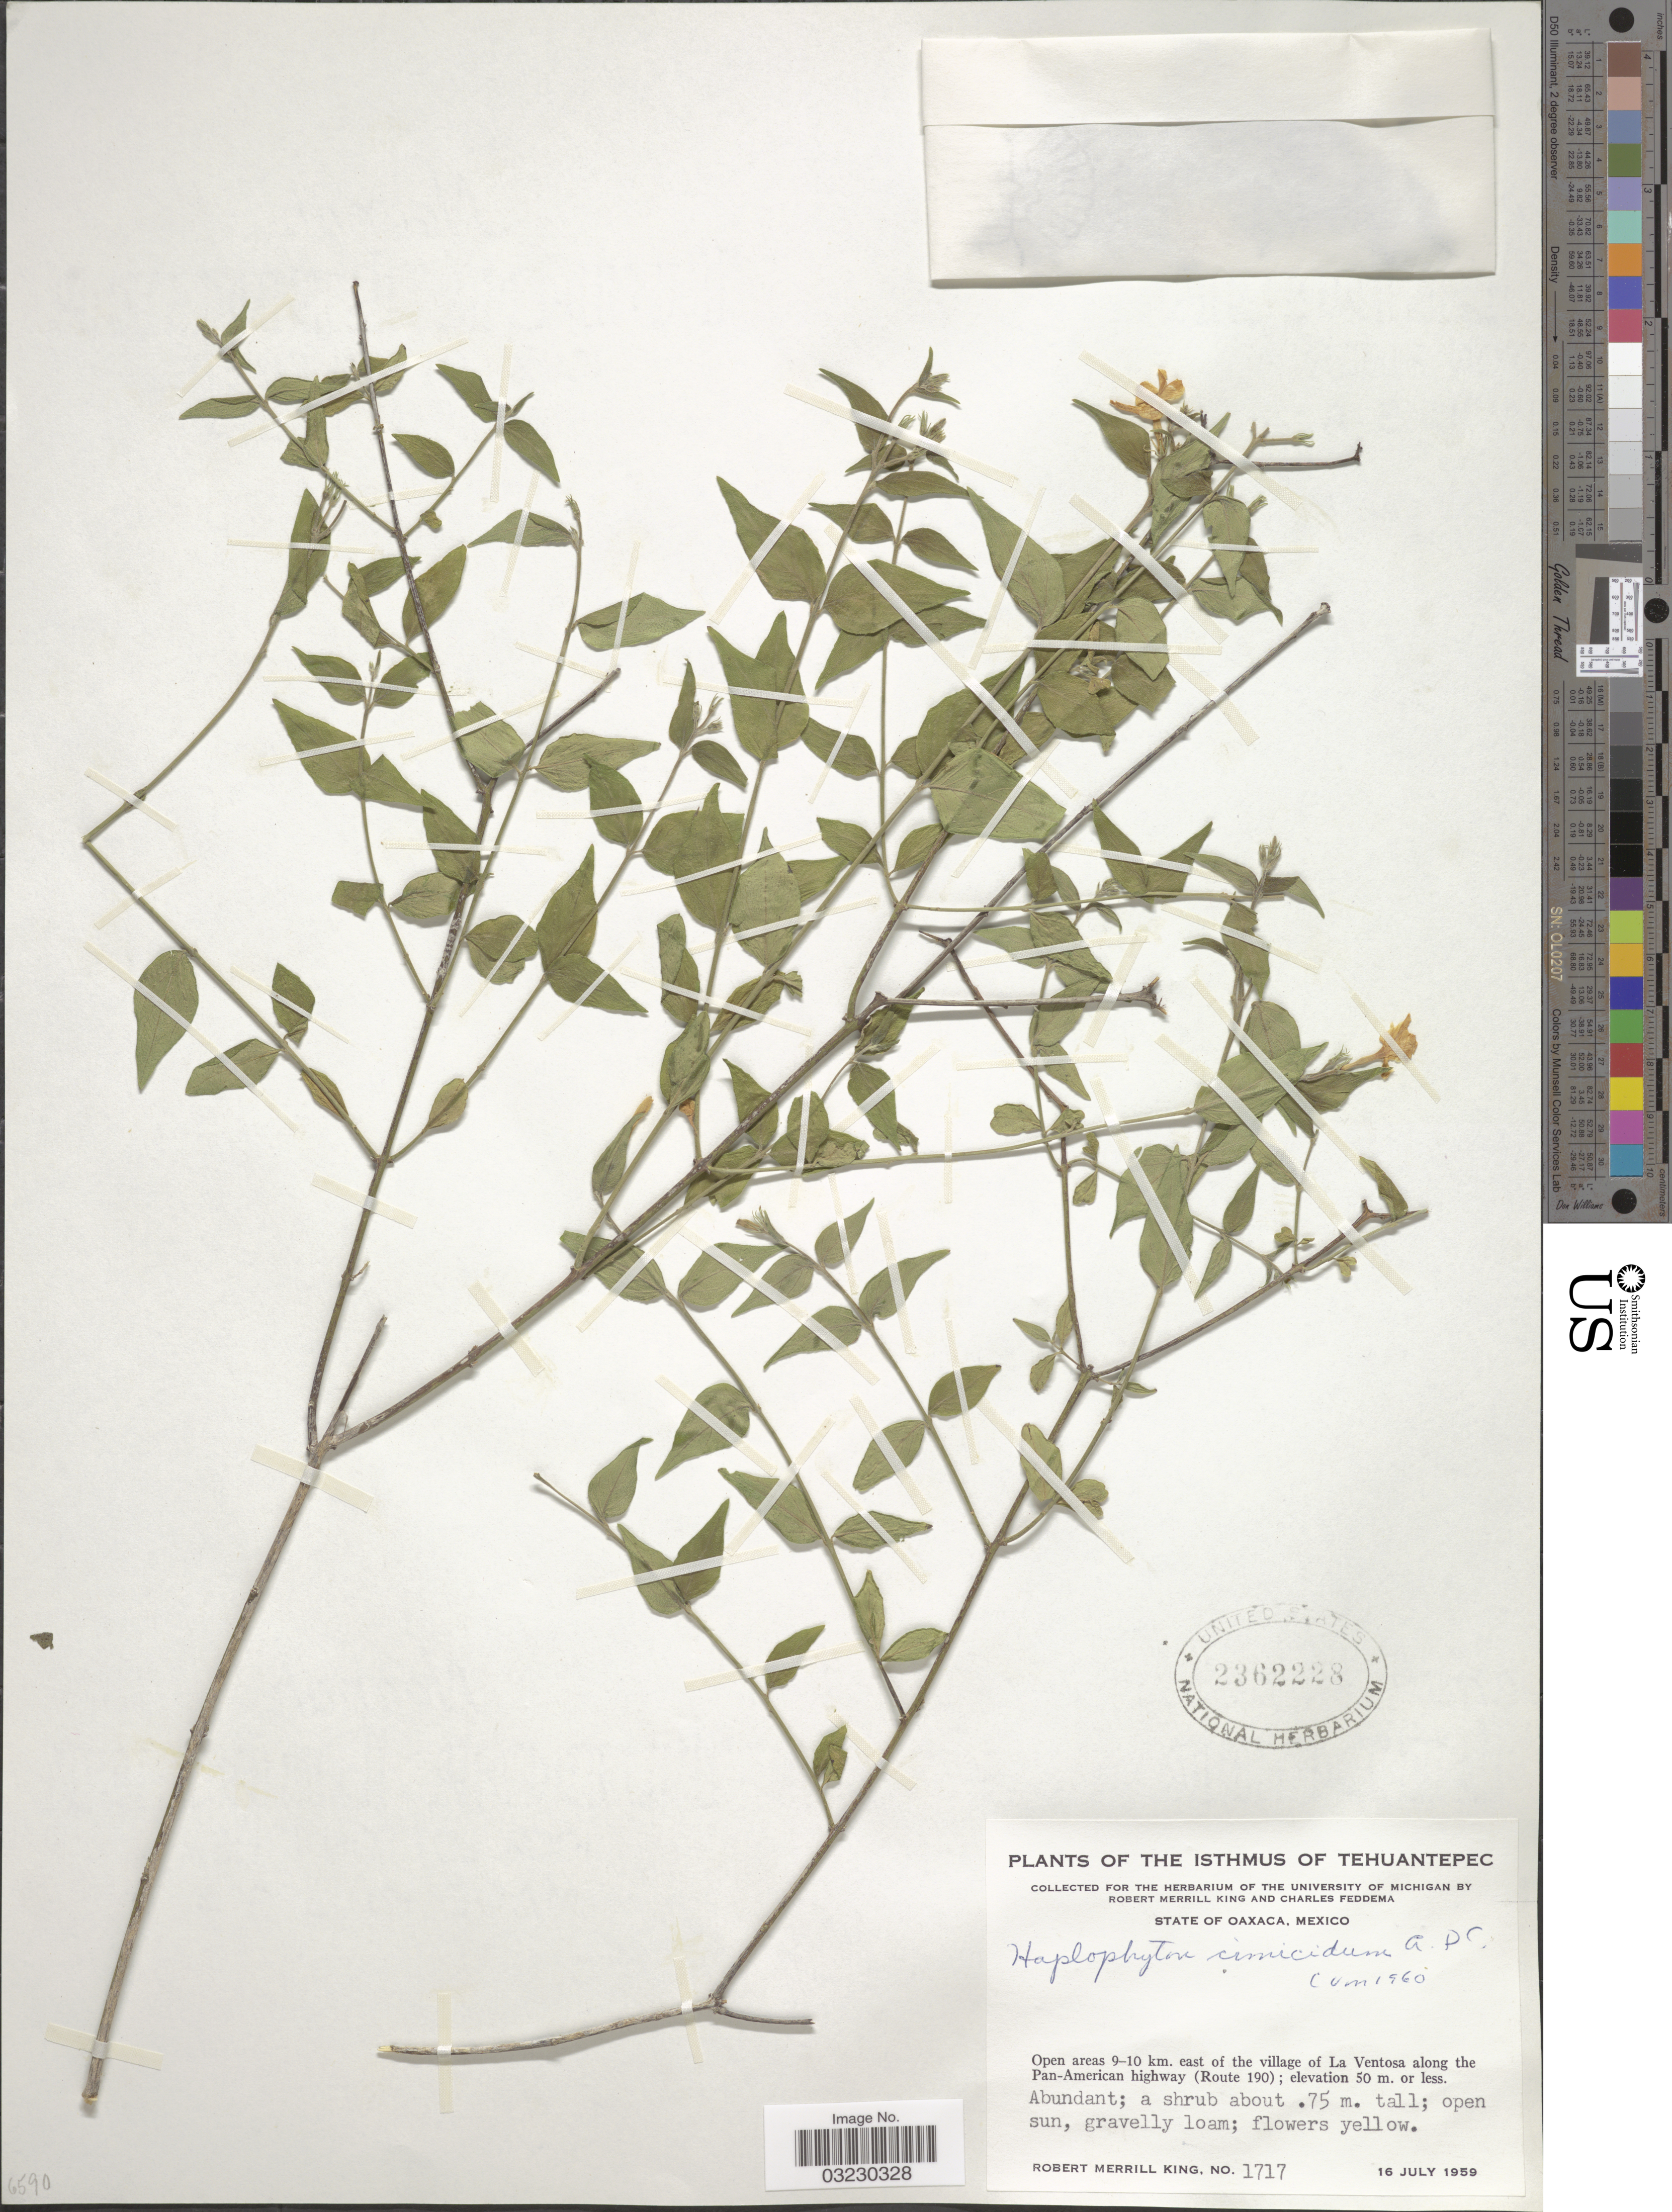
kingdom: Plantae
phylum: Tracheophyta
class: Magnoliopsida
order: Gentianales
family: Apocynaceae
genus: Haplophyton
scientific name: Haplophyton cimicidum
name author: A. DC.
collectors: R. M. King & C. Feddema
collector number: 1717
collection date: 1959-07-16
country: Mexico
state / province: Oaxaca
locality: The Isthmus of Tehuantepec. State of Oaxaca. Open areas 9-10 km. east of the village of La Ventosa along the Pan-American highway (Route 190).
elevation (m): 50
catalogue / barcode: US 2362228